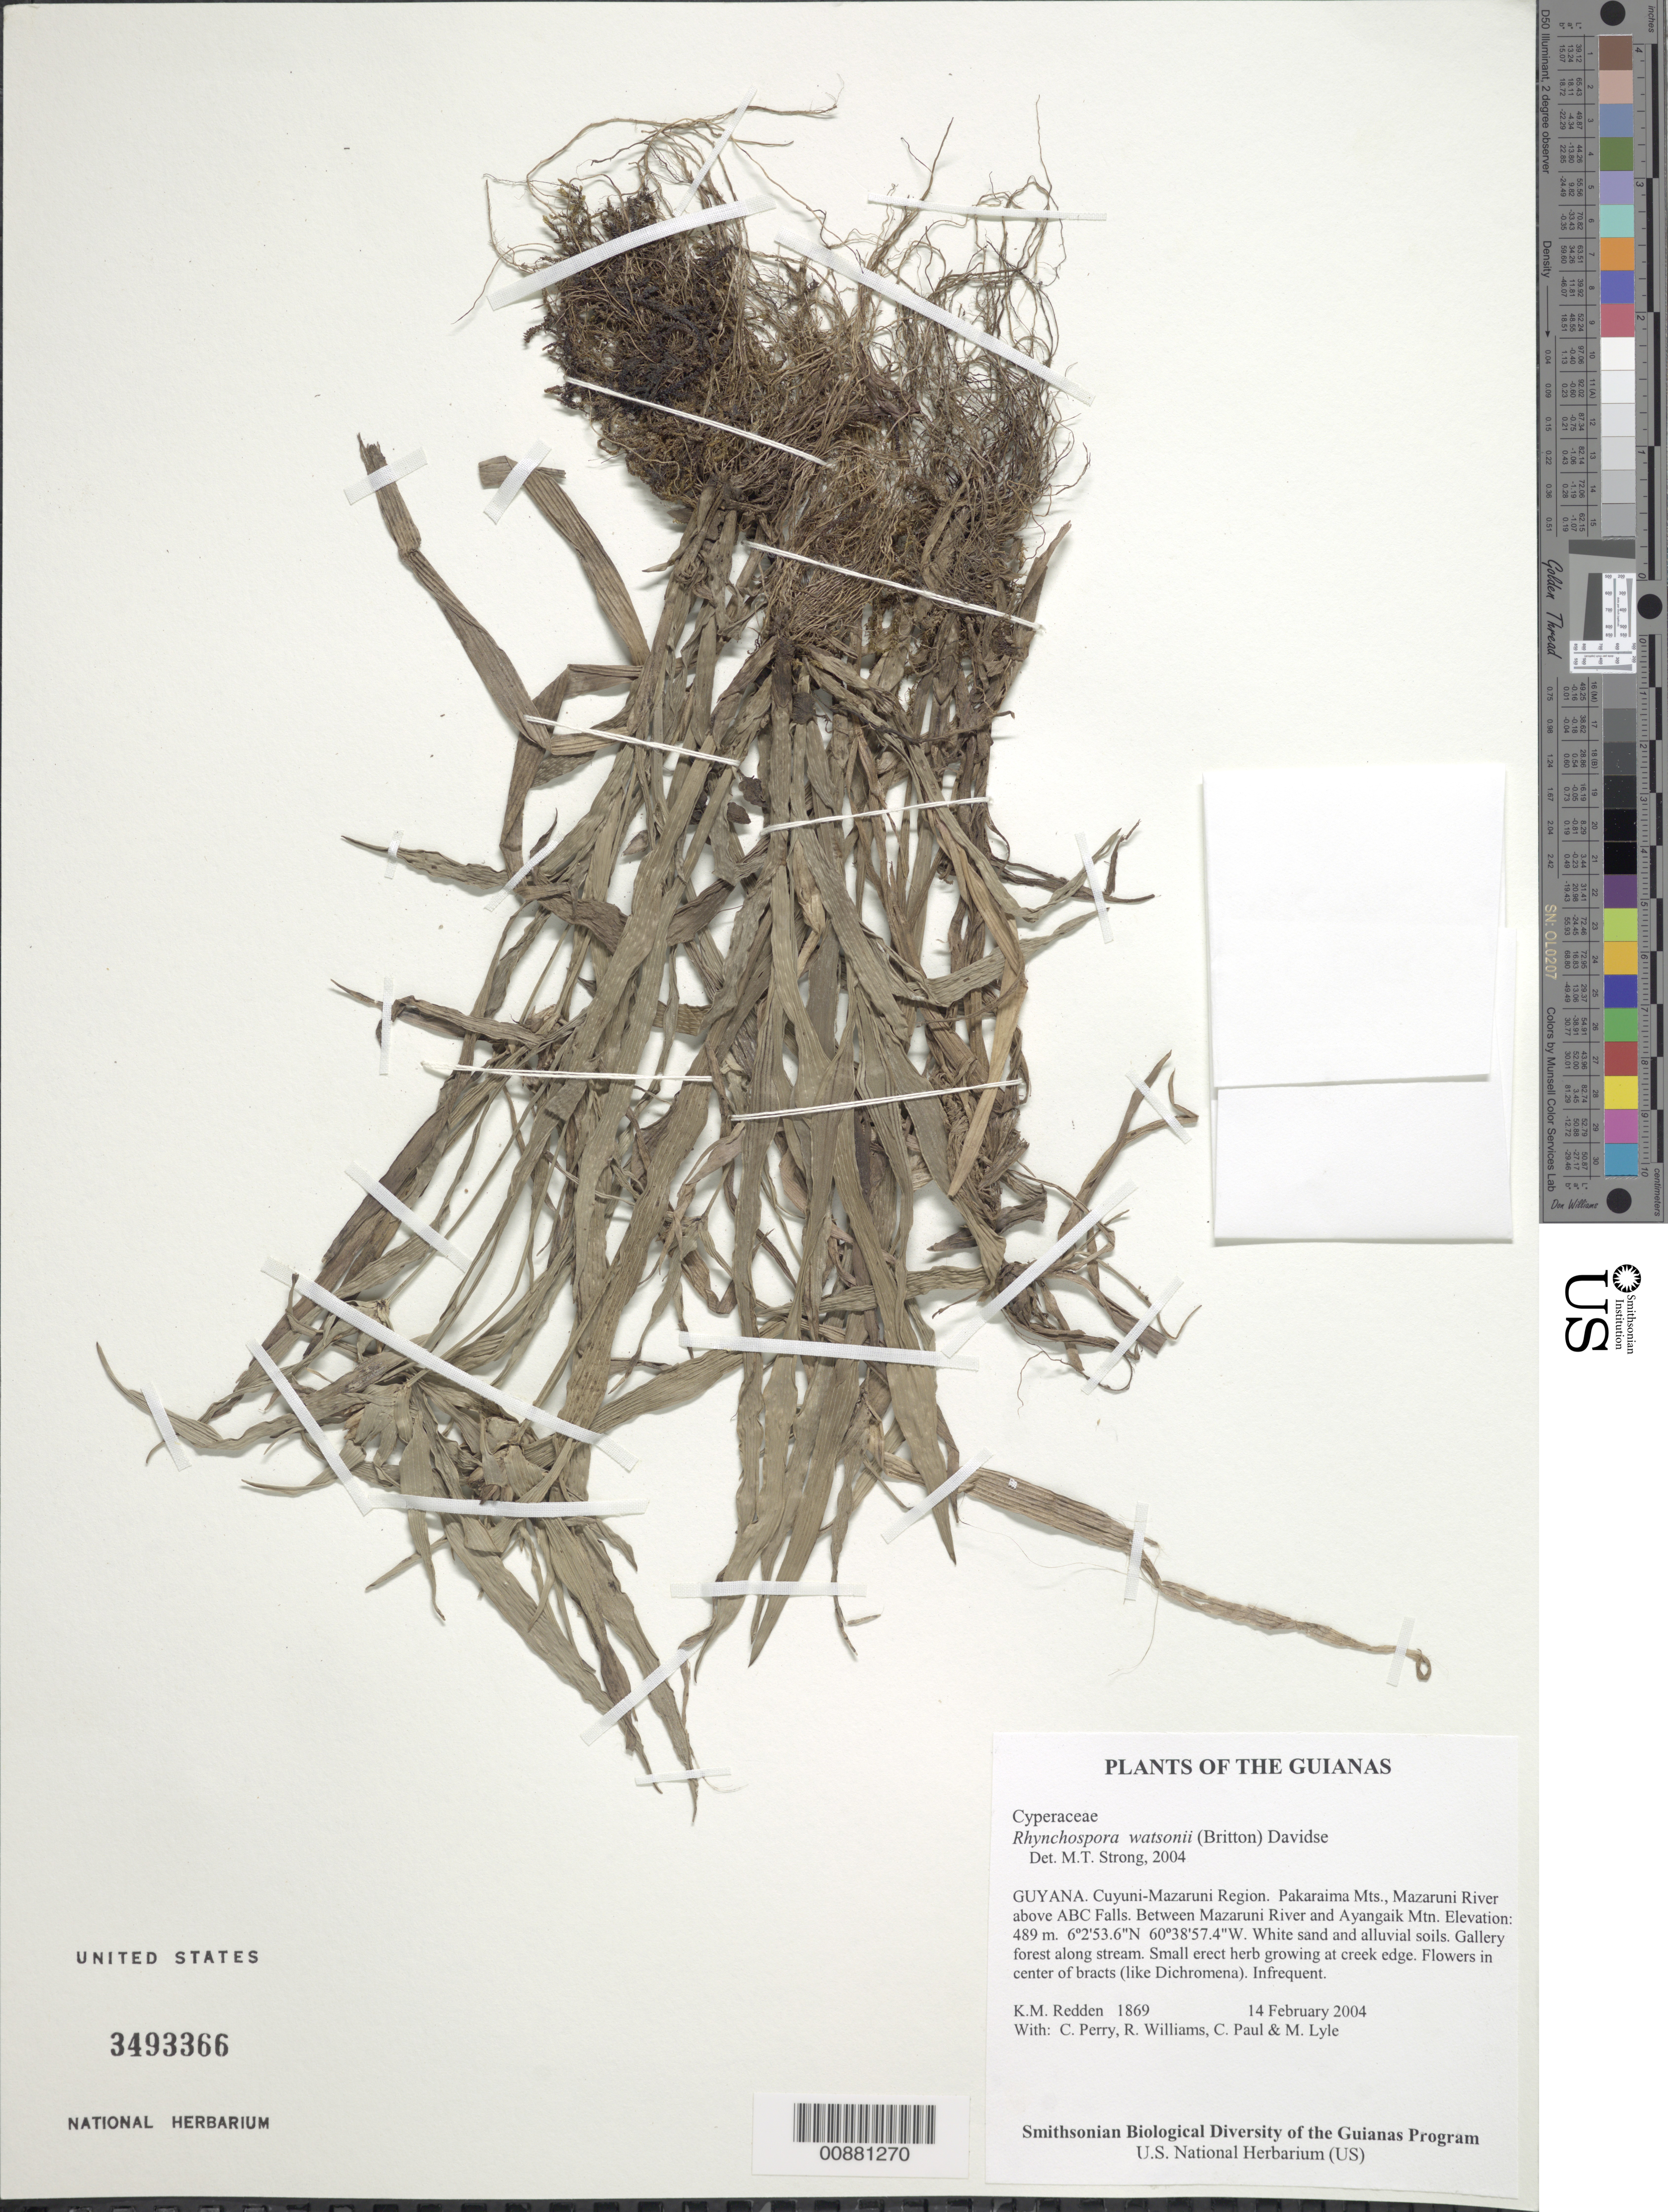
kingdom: Plantae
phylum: Tracheophyta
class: Liliopsida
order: Poales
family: Cyperaceae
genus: Rhynchospora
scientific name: Rhynchospora watsonii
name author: (Britton) Davidse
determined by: Strong, M. T., (US), Smithsonian Institution - National Museum of Natural History (UNITED STATES)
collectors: K. M. Redden, C. Perry, R. Williams, C. Paul & M. Lyle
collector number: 1869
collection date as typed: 14 February 2004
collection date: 2004-02-14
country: Guyana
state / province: Cuyuni-Mazaruni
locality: Pakaraima Mts., Mazaruni River above ABC Falls. Between Mazaruni River and Ayangaik Mtn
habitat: White sand and alluvial soils. Gallery forest along stream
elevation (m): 489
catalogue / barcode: US 3493366